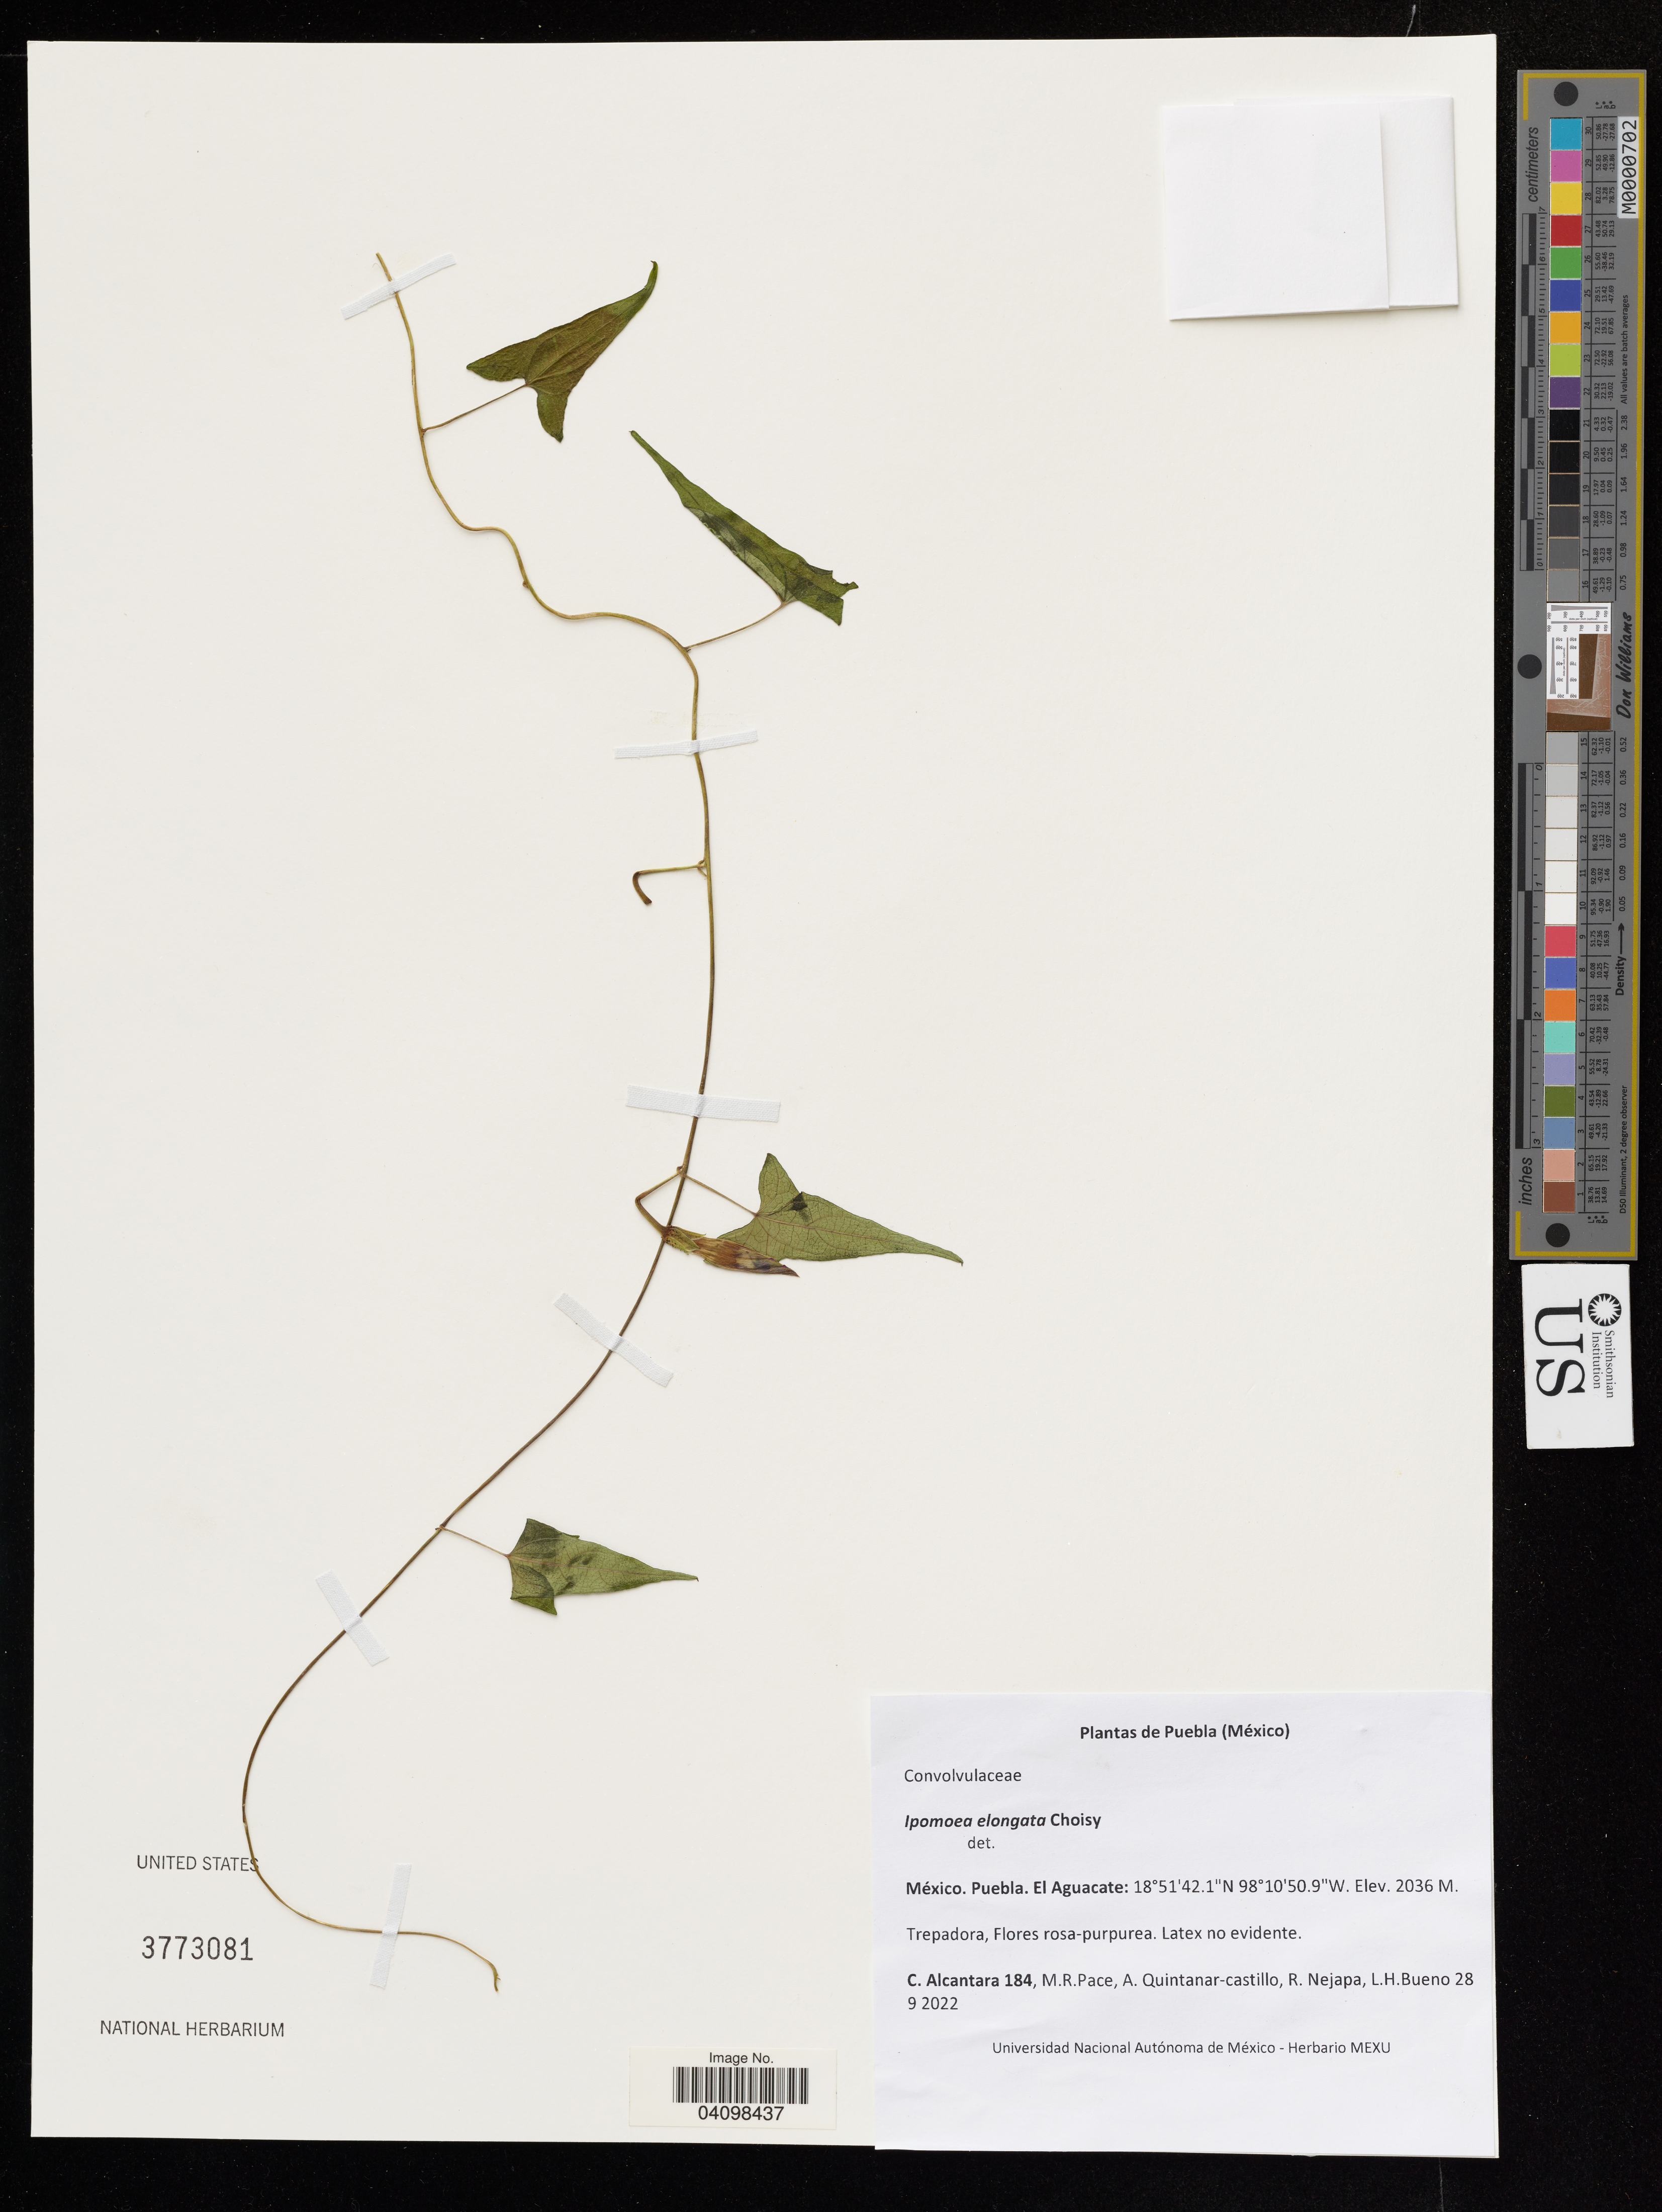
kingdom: Plantae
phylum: Tracheophyta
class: Magnoliopsida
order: Solanales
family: Convolvulaceae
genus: Ipomoea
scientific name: Ipomoea elongata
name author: Choisy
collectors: C. Alcantara, M. R. Pace & R. Nejapa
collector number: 184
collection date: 2022-09-28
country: Mexico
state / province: Puebla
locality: El Aguacate.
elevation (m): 2036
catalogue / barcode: US 3773081